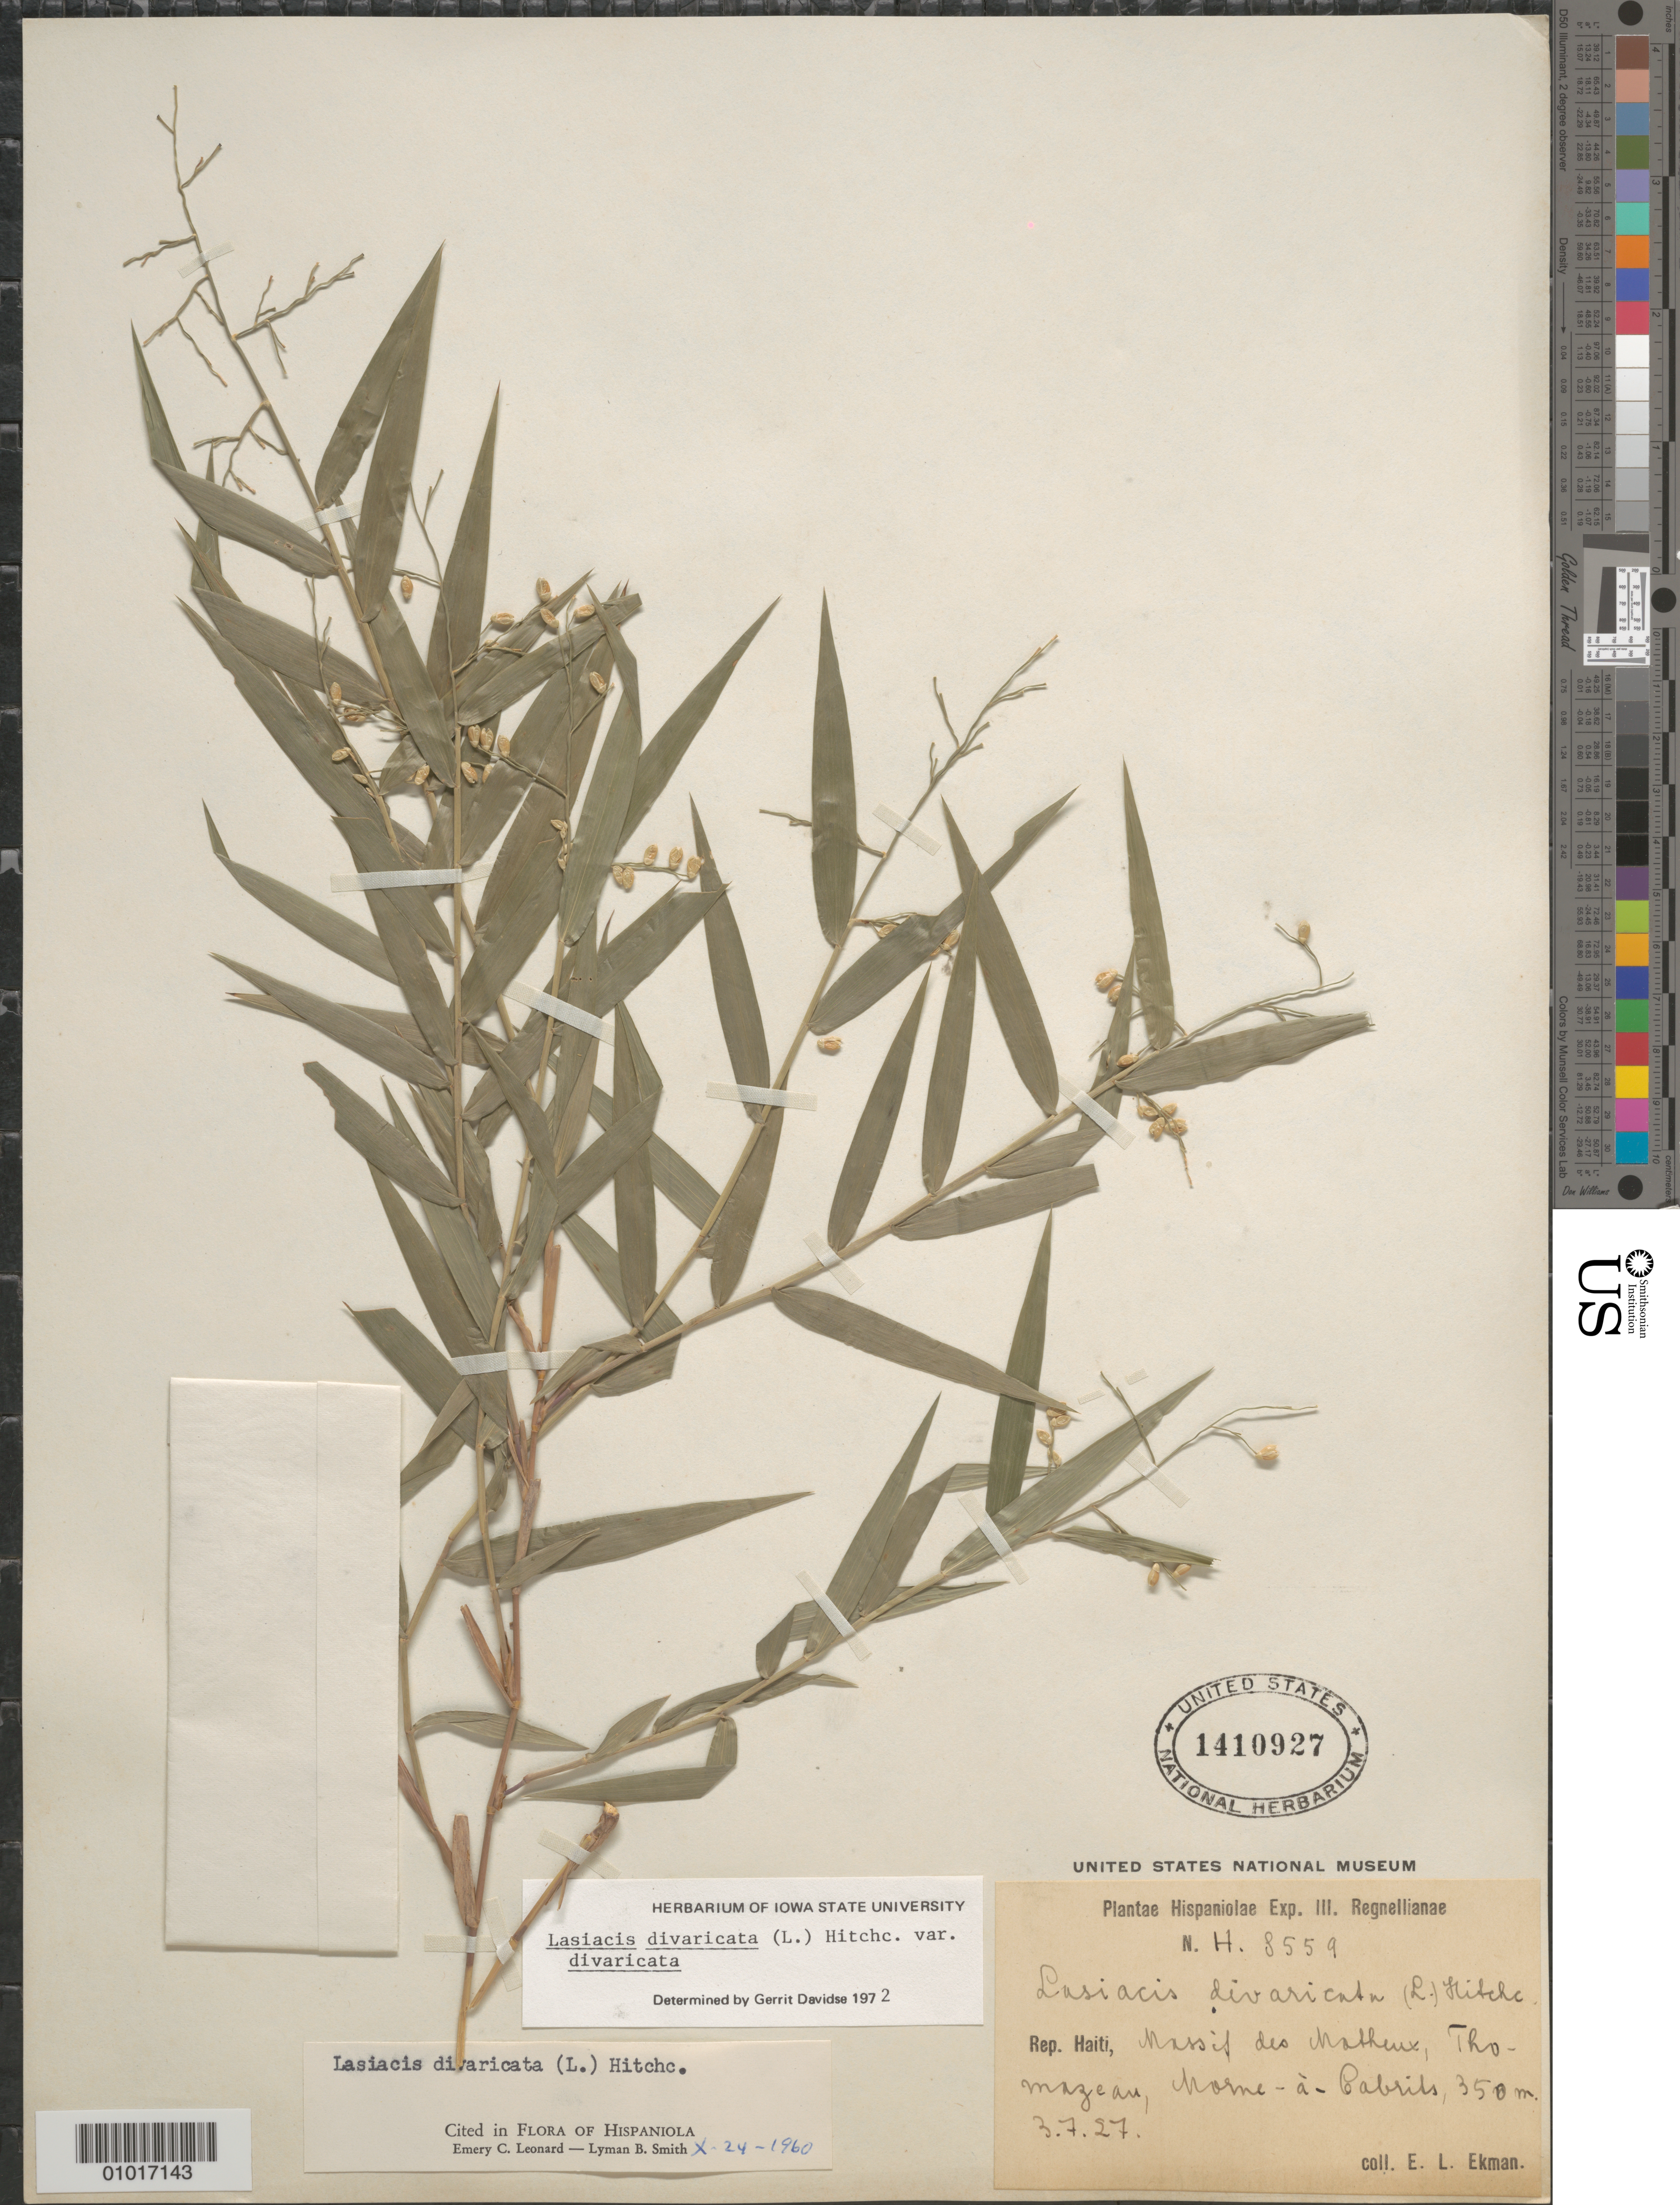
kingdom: Plantae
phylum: Tracheophyta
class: Liliopsida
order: Poales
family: Poaceae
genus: Lasiacis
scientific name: Lasiacis divaricata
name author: (L.) Hitchc.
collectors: E. L. Ekman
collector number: H 8559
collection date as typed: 07 Mar 1927 or 03 Jul 1927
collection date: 1927-03-07 or 1927-07-03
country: Haiti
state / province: Óuest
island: Hispaniola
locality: Massif des Matheux, Thomazeau, Morne-a-Pabrils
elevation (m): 350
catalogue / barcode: US 1410927